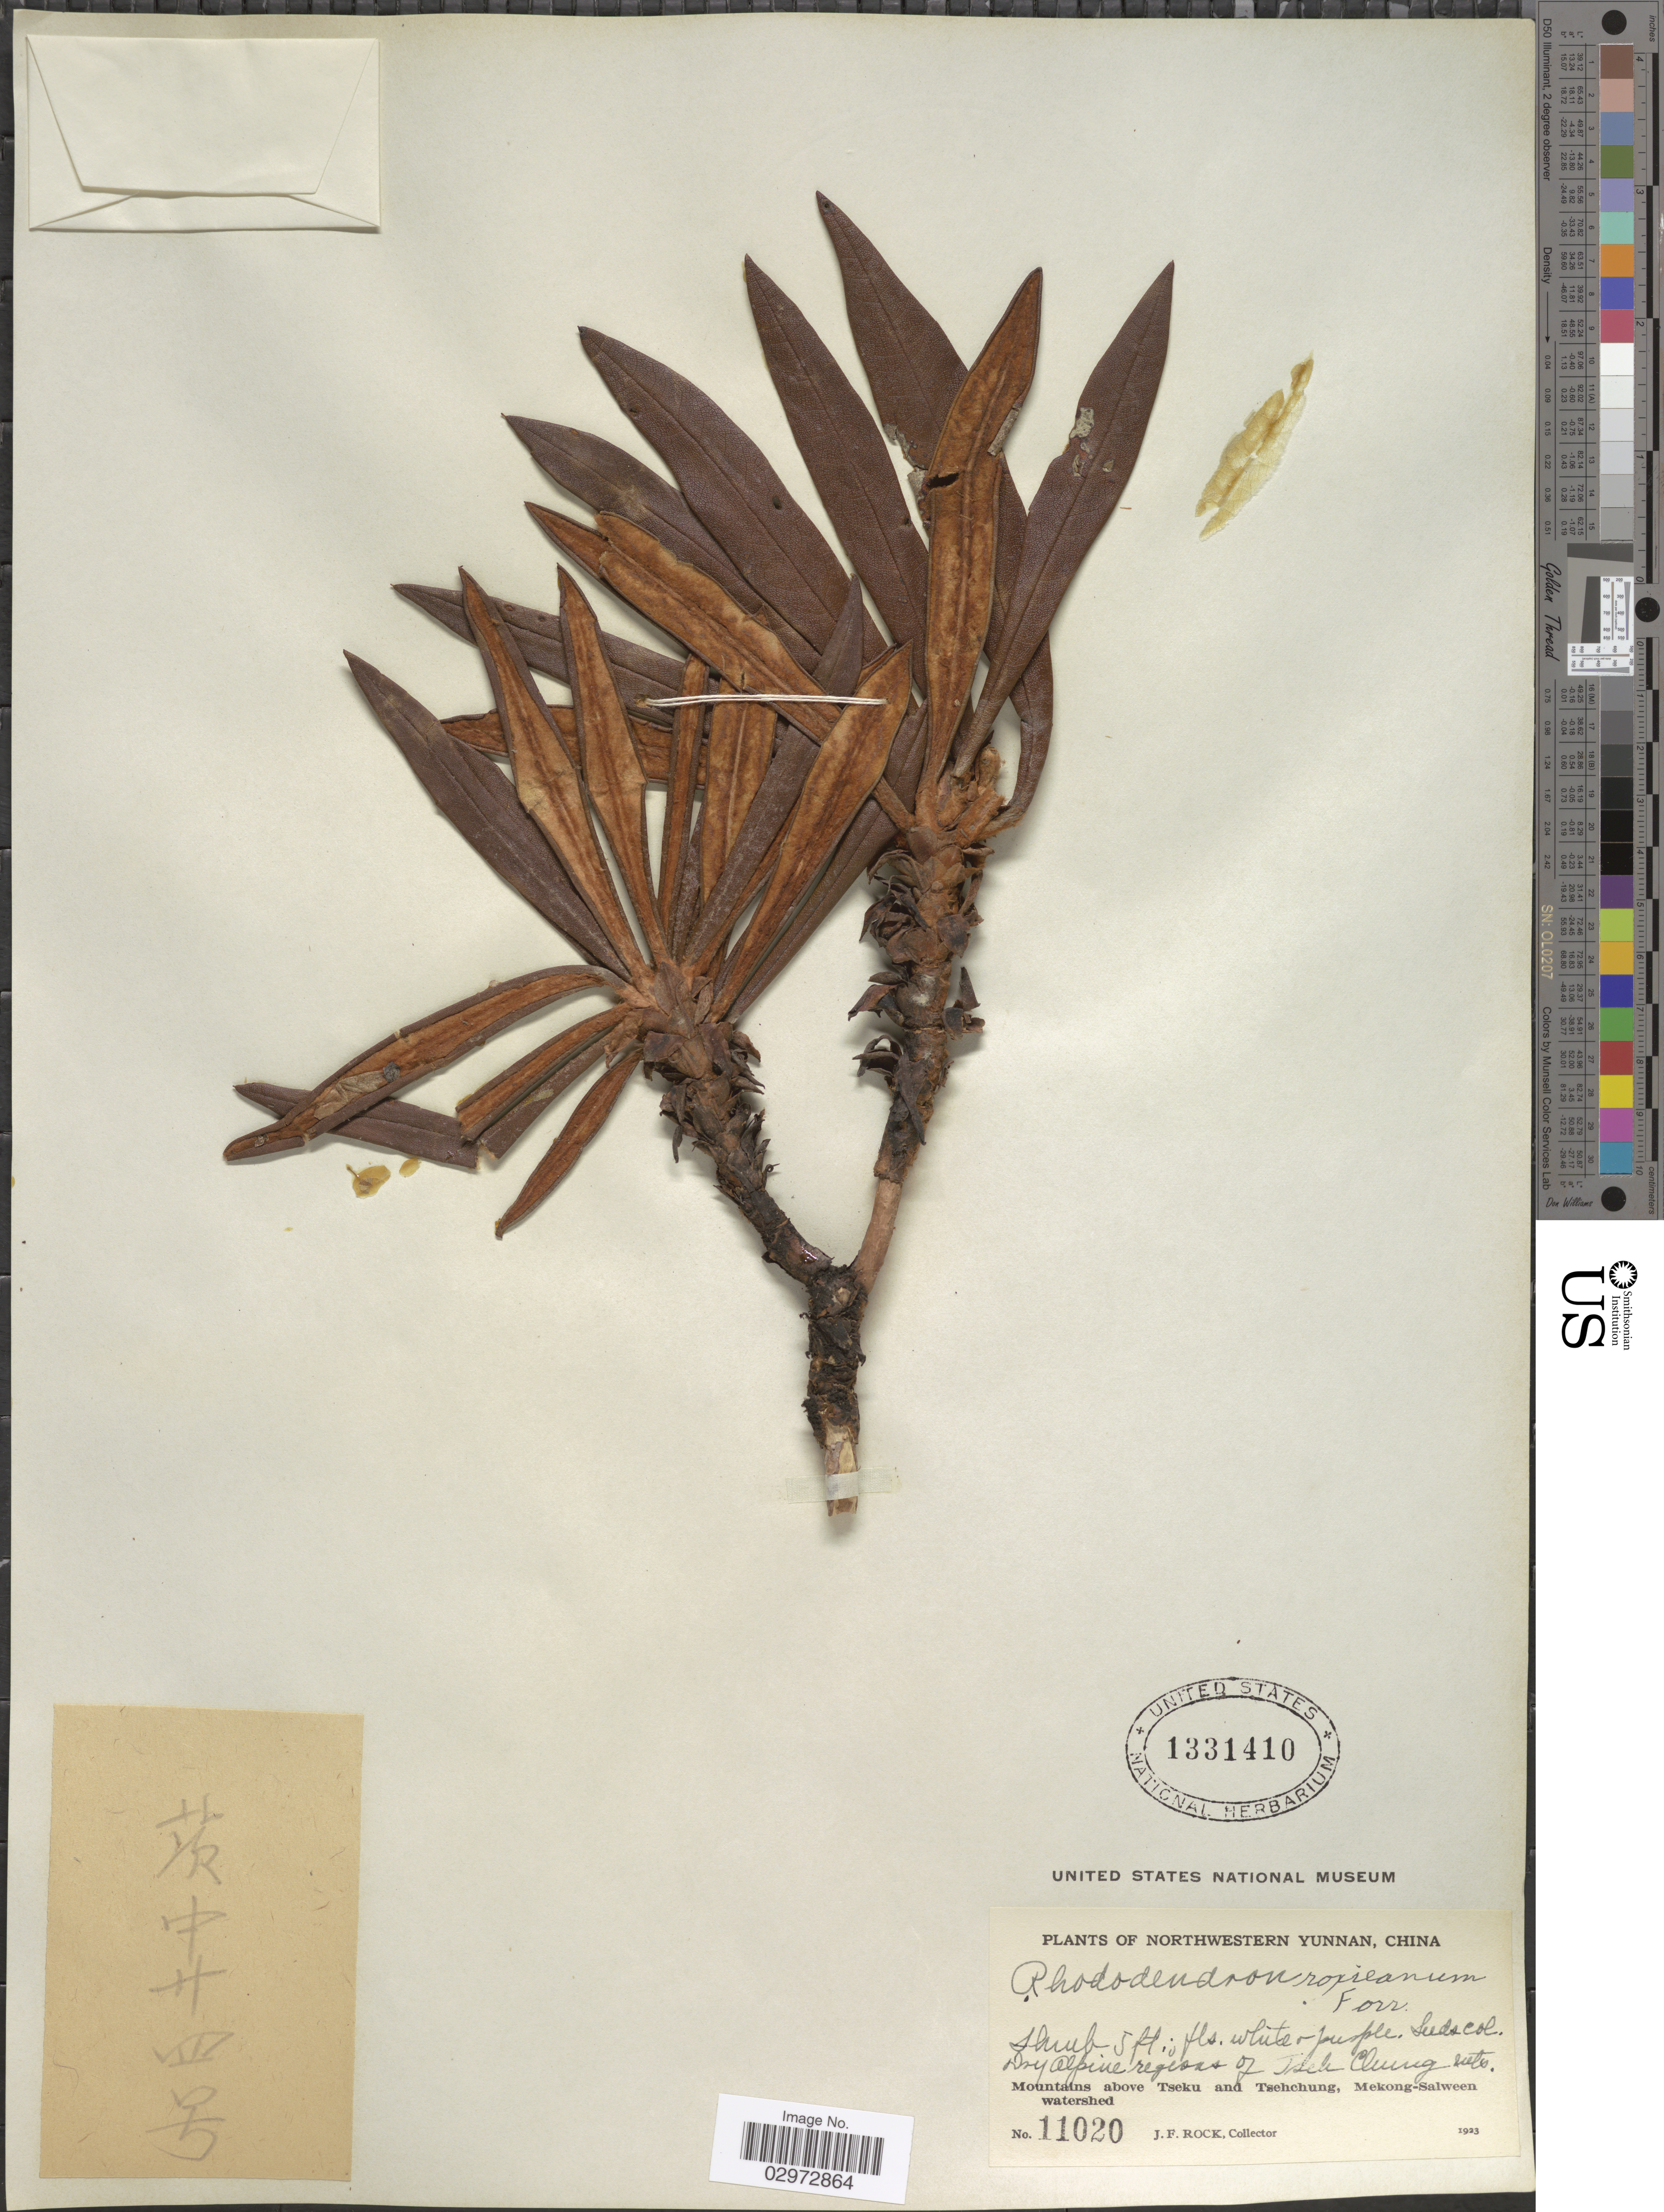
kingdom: Plantae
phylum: Tracheophyta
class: Magnoliopsida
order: Ericales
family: Ericaceae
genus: Rhododendron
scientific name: Rhododendron roxieanum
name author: Forrest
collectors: J. Rock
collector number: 11020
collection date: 1923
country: China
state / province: Yunnan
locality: Northwestern Yunnan, Dry alpine regions of Tseh Chung Mts., Mountains above Tseku and Tsehchung, Mekong-Salween watershed.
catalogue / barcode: US 1331410